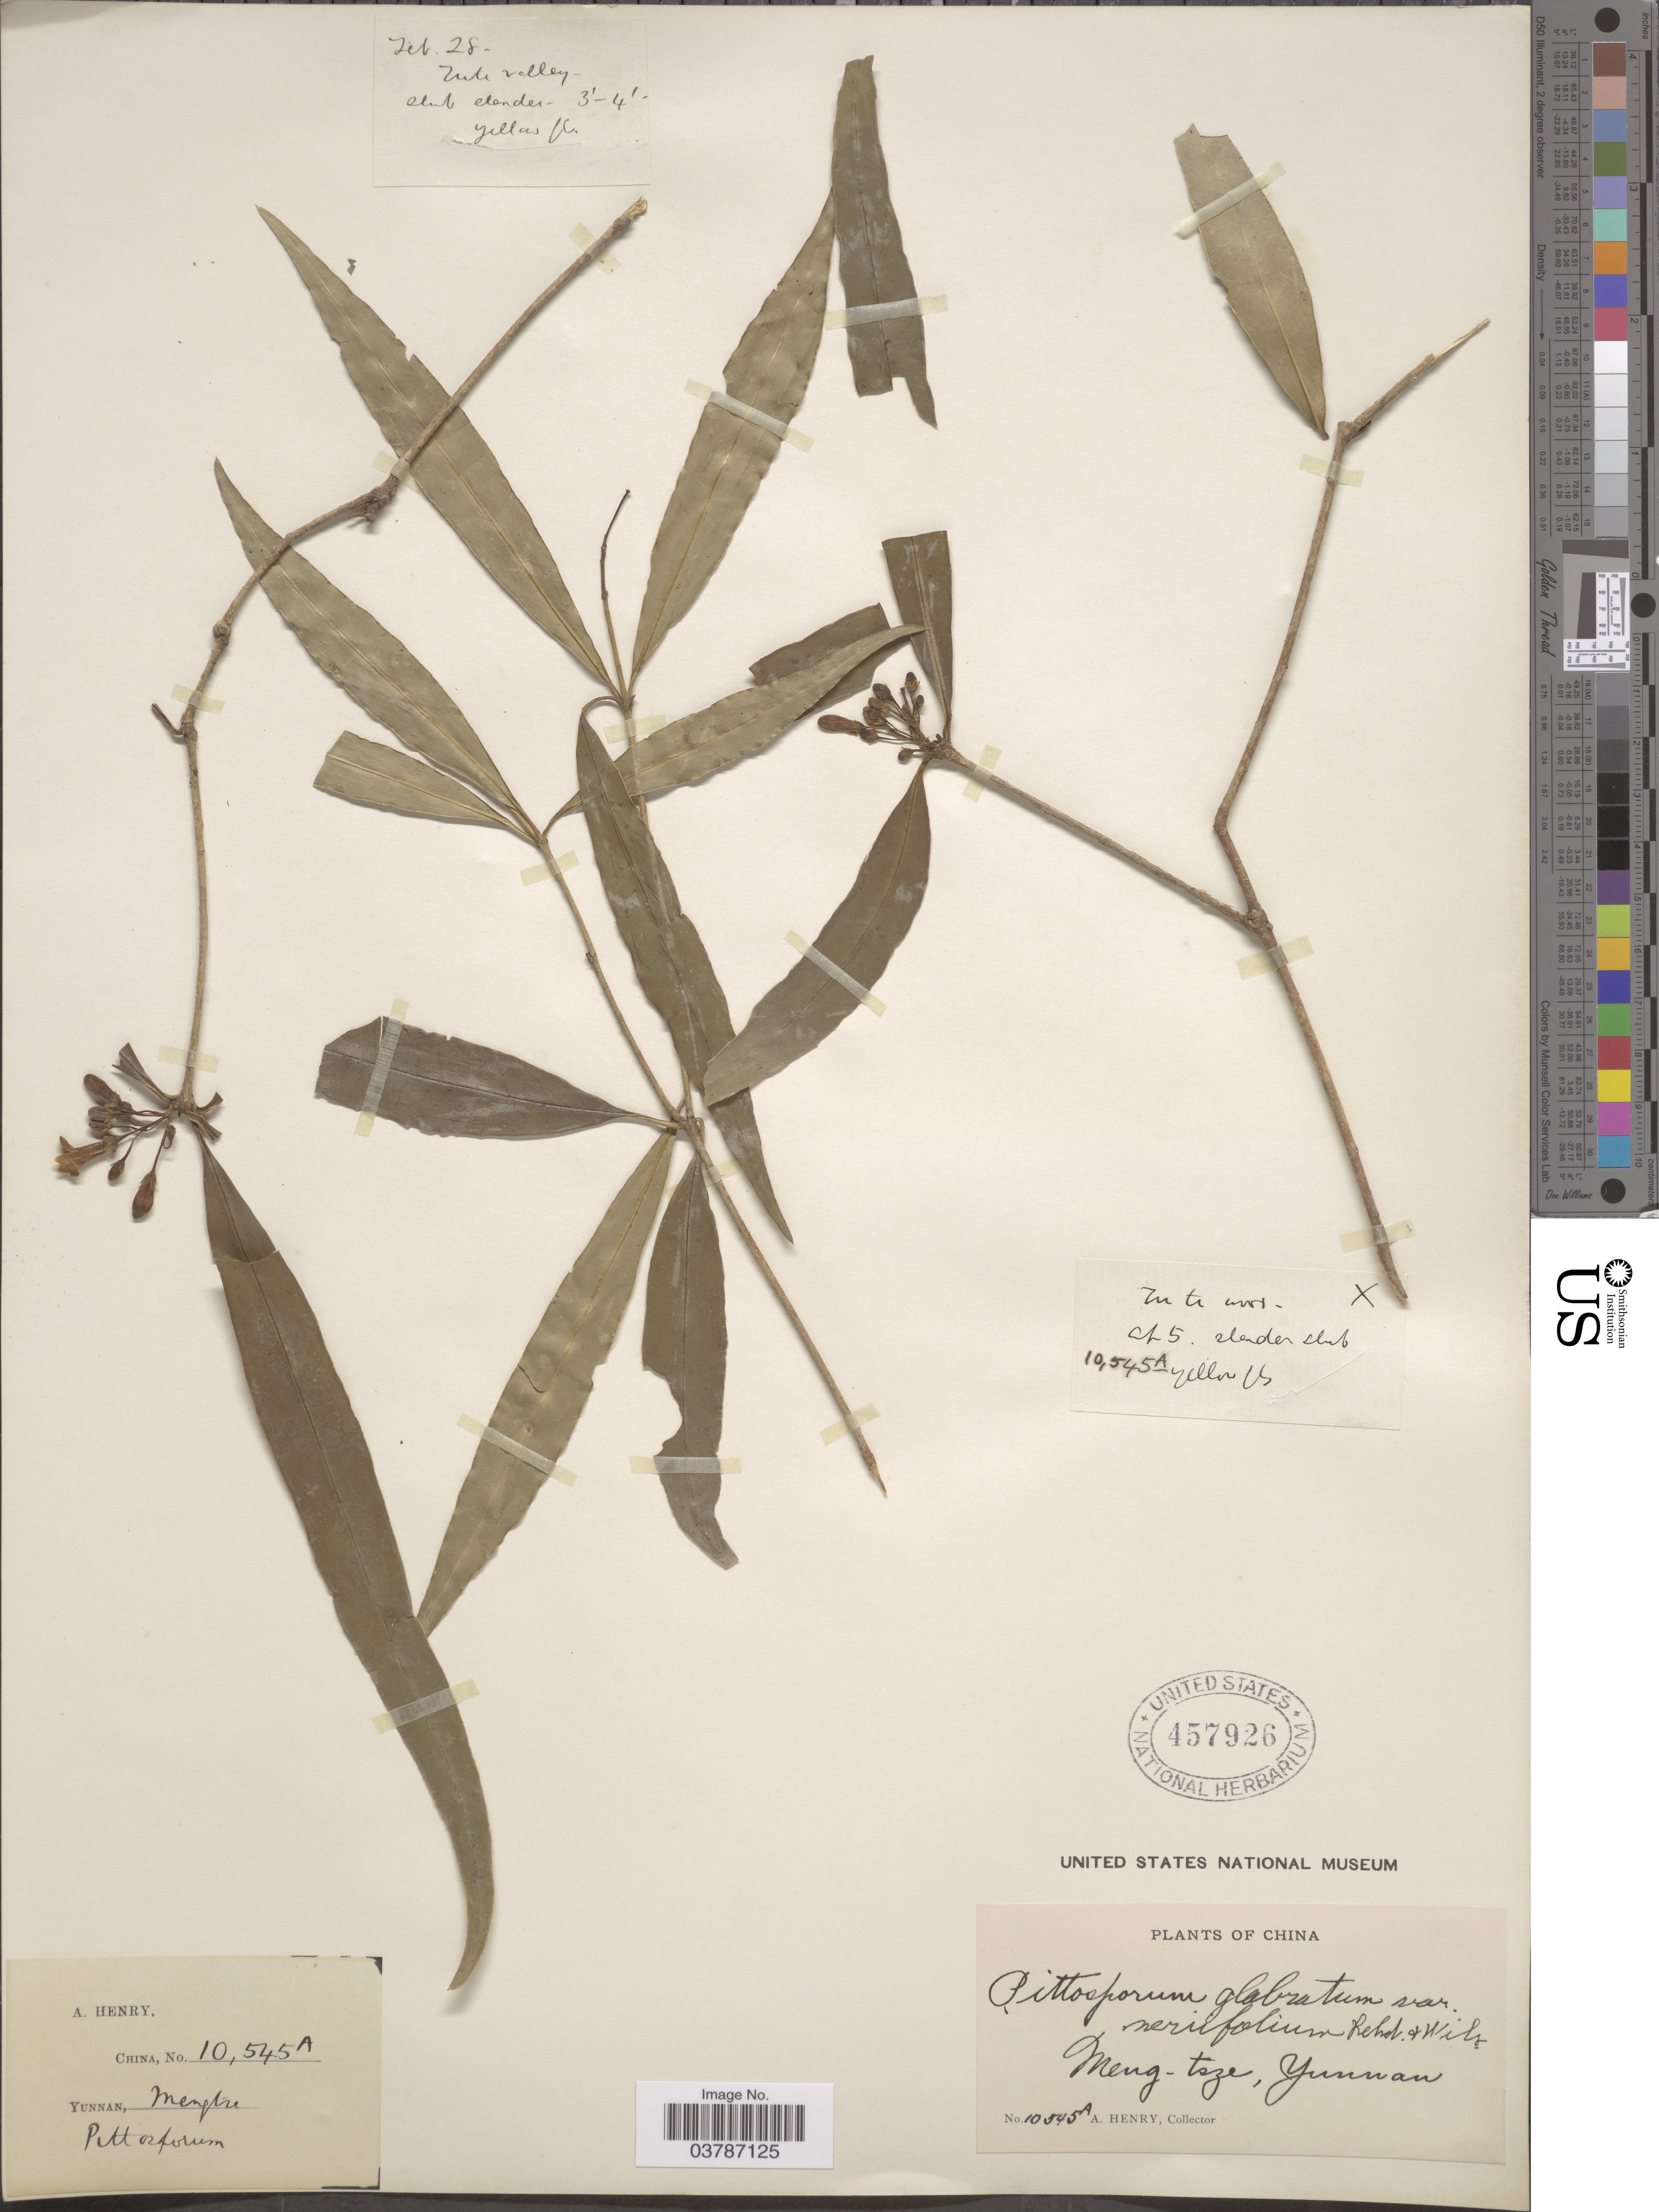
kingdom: Plantae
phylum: Tracheophyta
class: Magnoliopsida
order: Apiales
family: Pittosporaceae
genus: Pittosporum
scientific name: Pittosporum glabratum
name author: Lindl.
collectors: A. Henry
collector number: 10545 A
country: China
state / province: Yunnan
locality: Meng-tsze.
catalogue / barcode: US 457926